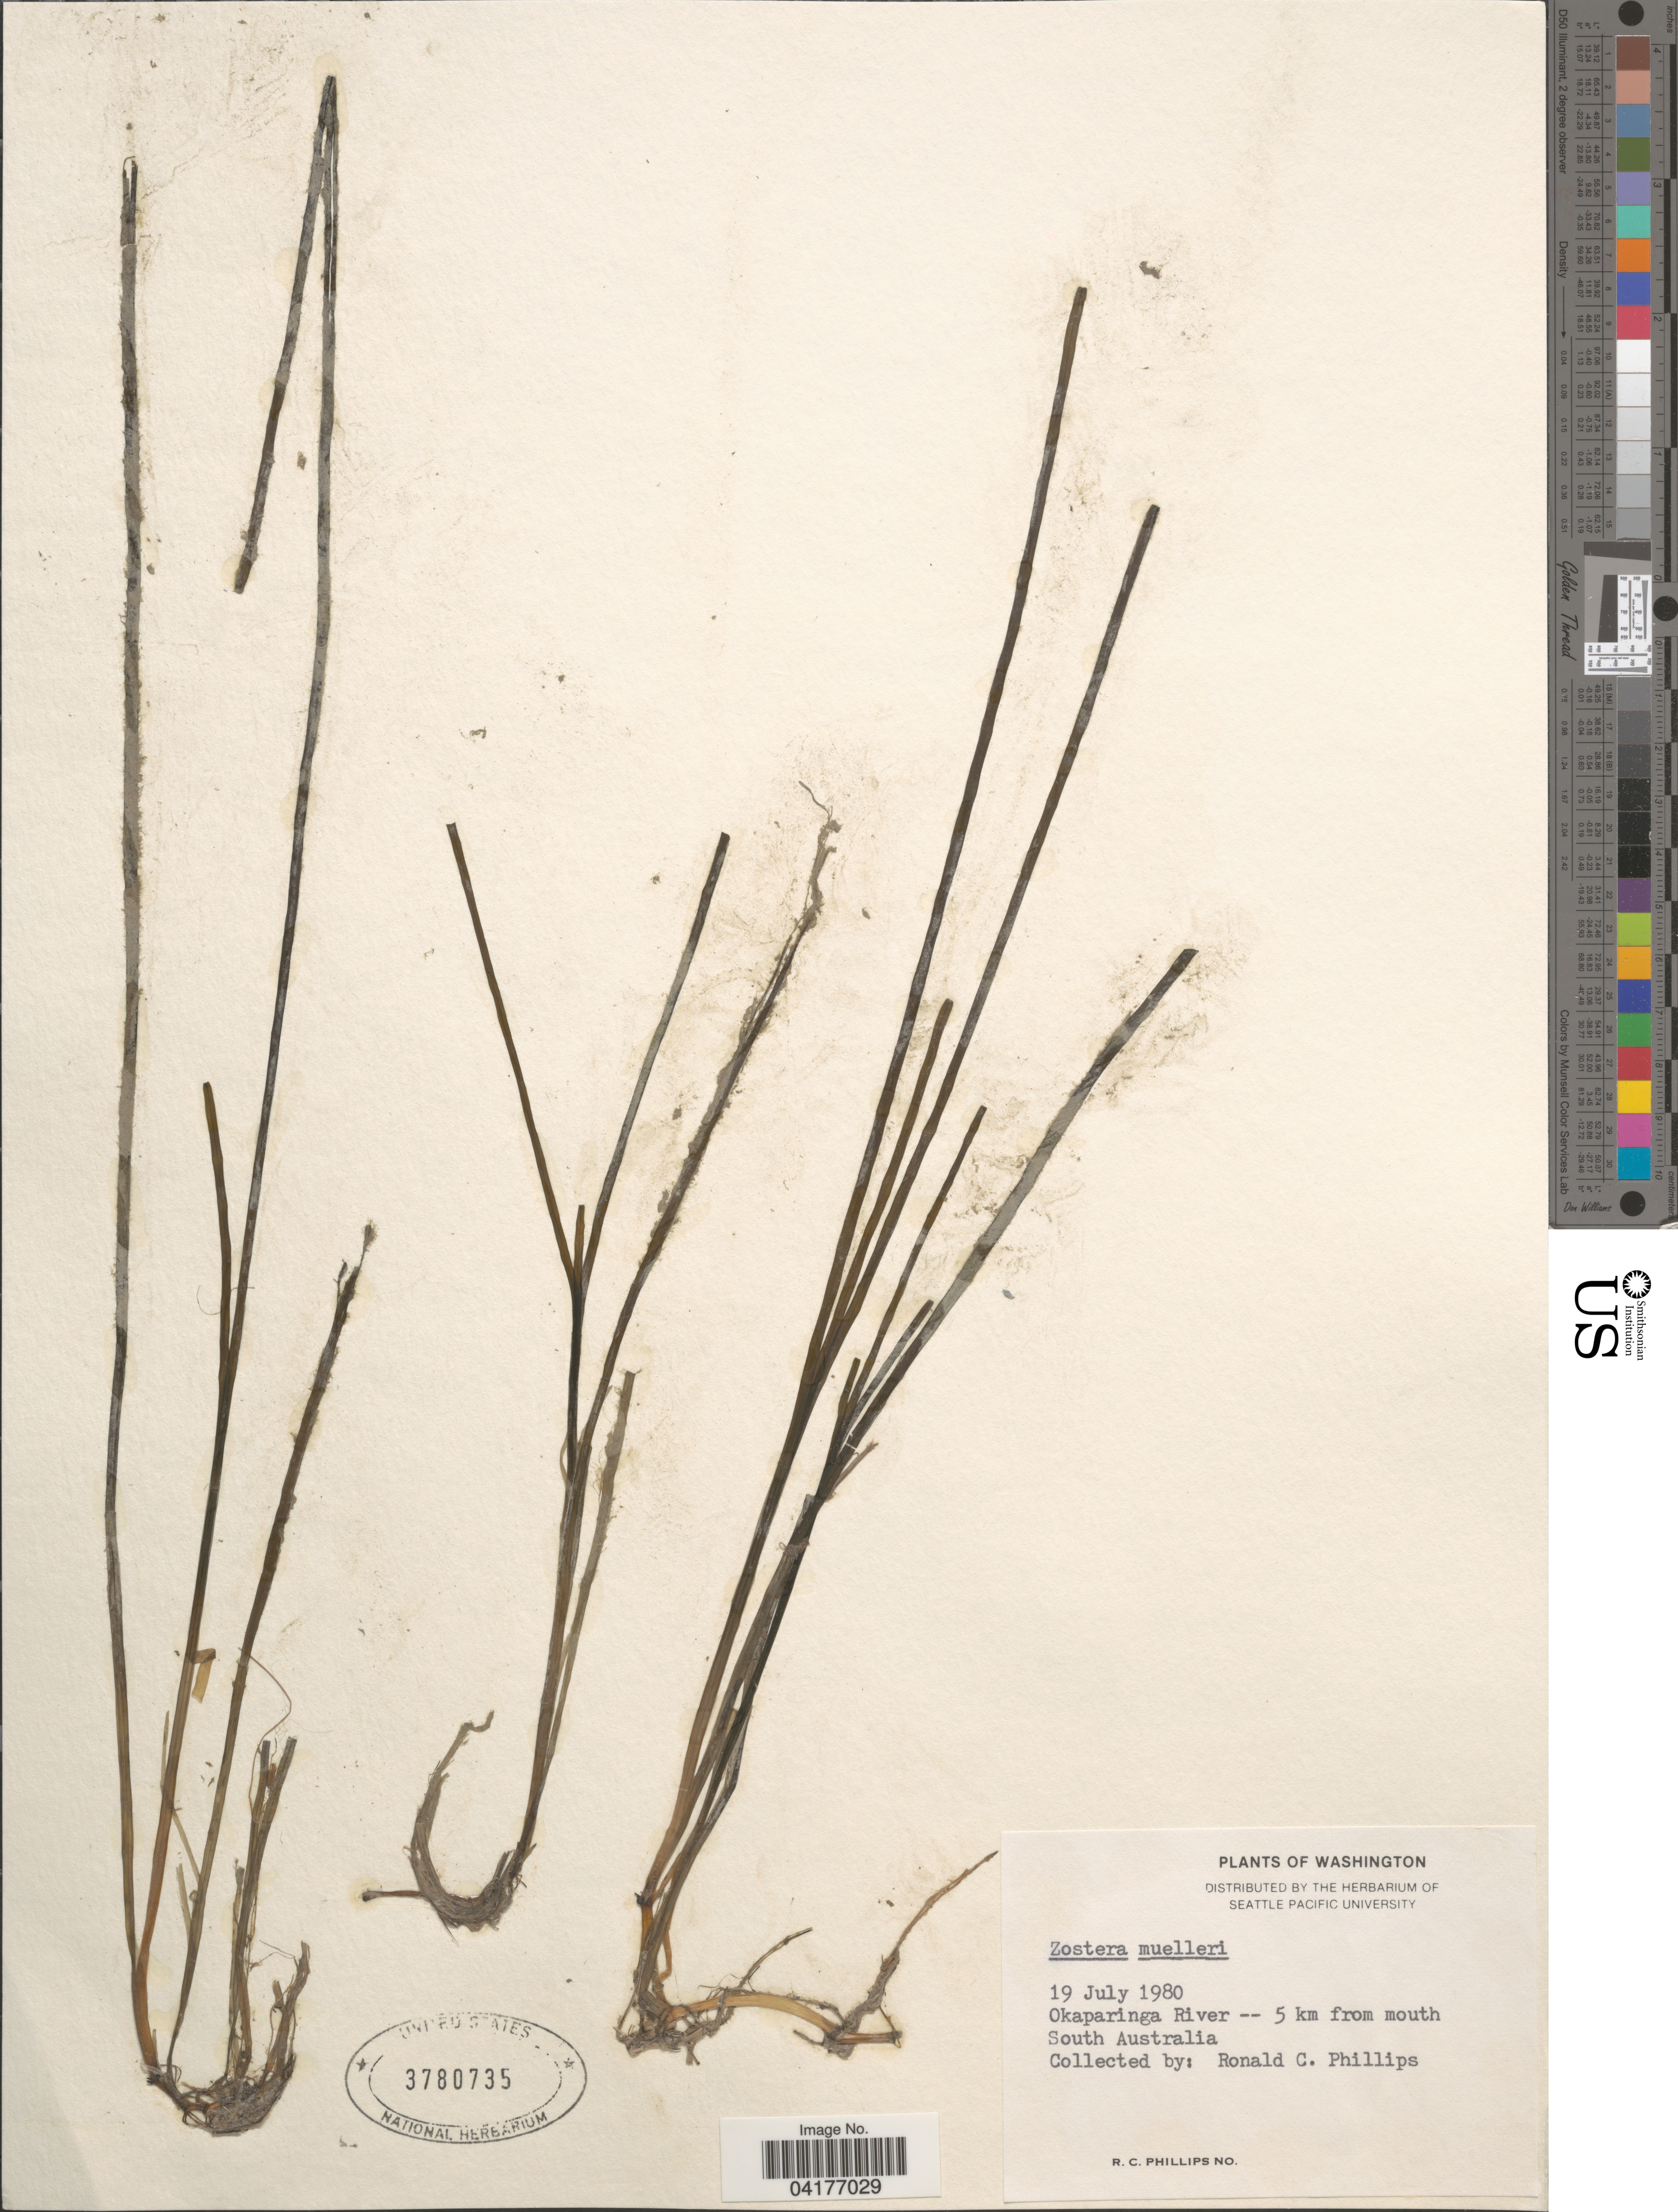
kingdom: Plantae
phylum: Tracheophyta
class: Liliopsida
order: Alismatales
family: Zosteraceae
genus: Zostera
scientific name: Zostera mucronata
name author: Hartog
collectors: R. C. Phillips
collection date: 1980-07-19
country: Australia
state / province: South Australia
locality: Okaparinga River -- 5 km from mouth South Australia.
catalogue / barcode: US 3780735